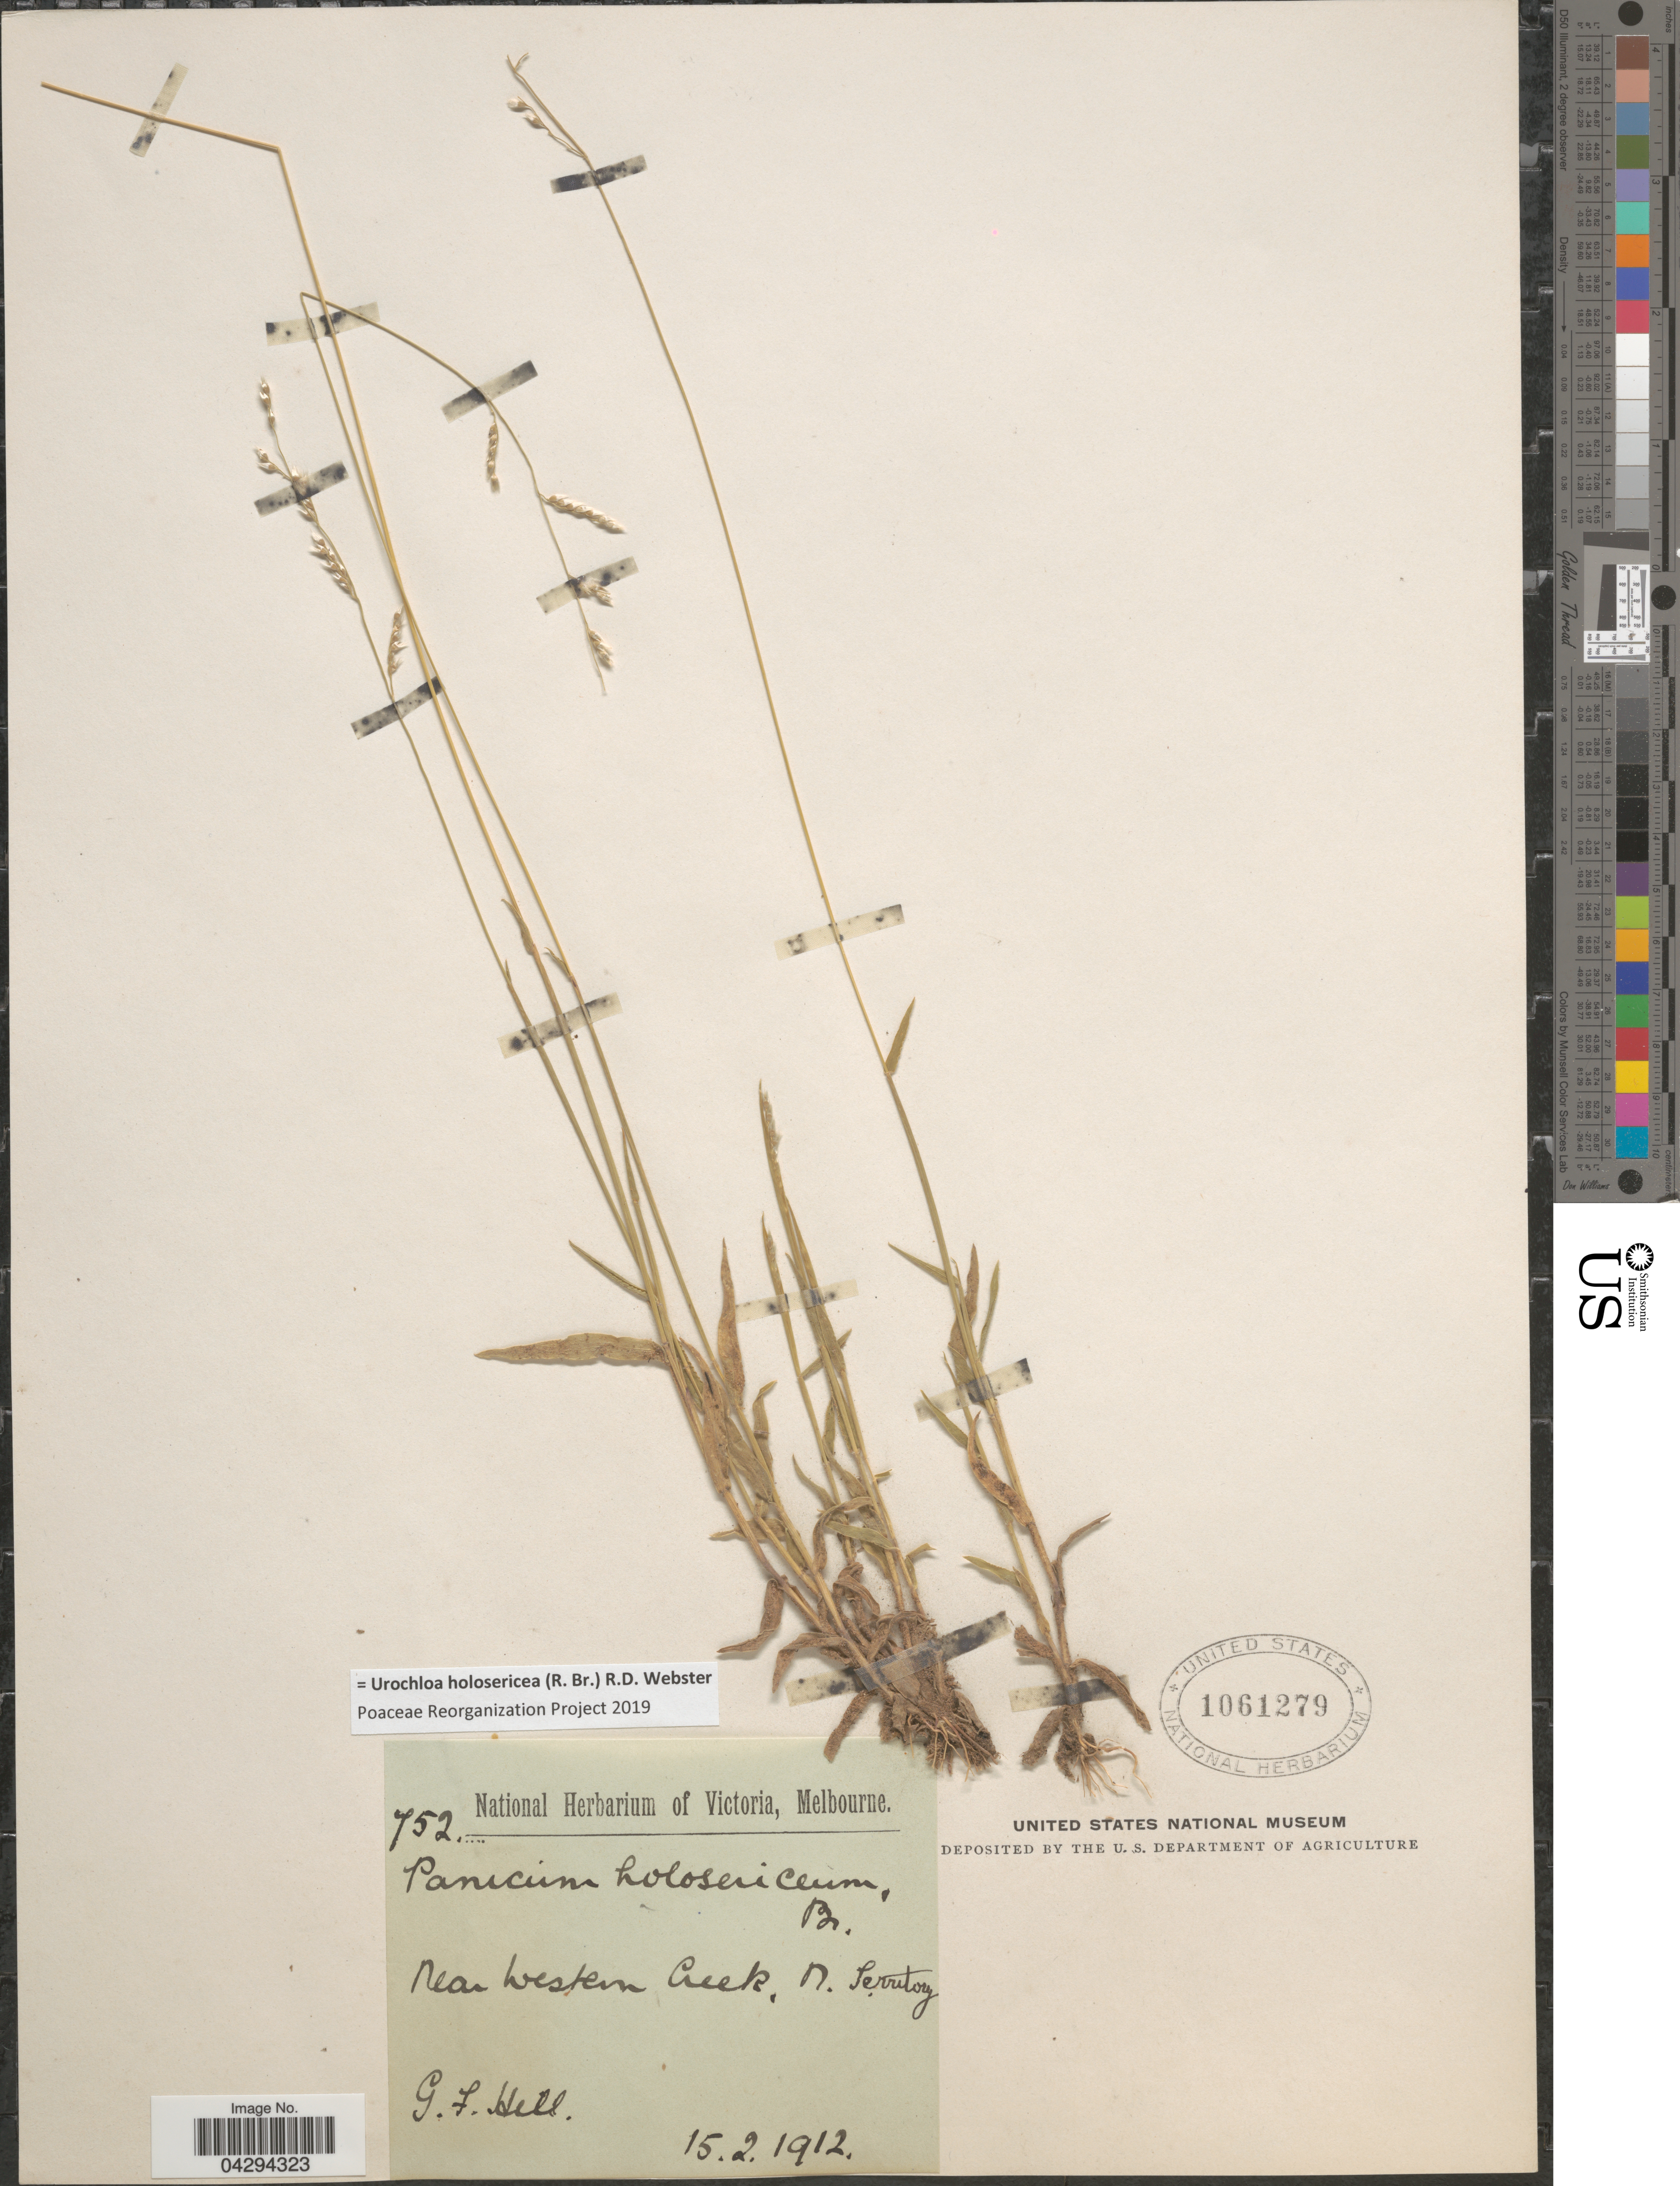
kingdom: Plantae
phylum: Tracheophyta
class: Liliopsida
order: Poales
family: Poaceae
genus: Urochloa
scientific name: Urochloa holosericea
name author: (R. Br.) R.D. Webster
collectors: G. Hill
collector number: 752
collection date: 1912-02-15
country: Australia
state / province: Northern Territory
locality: Near Westen Creek.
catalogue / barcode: US 1061279